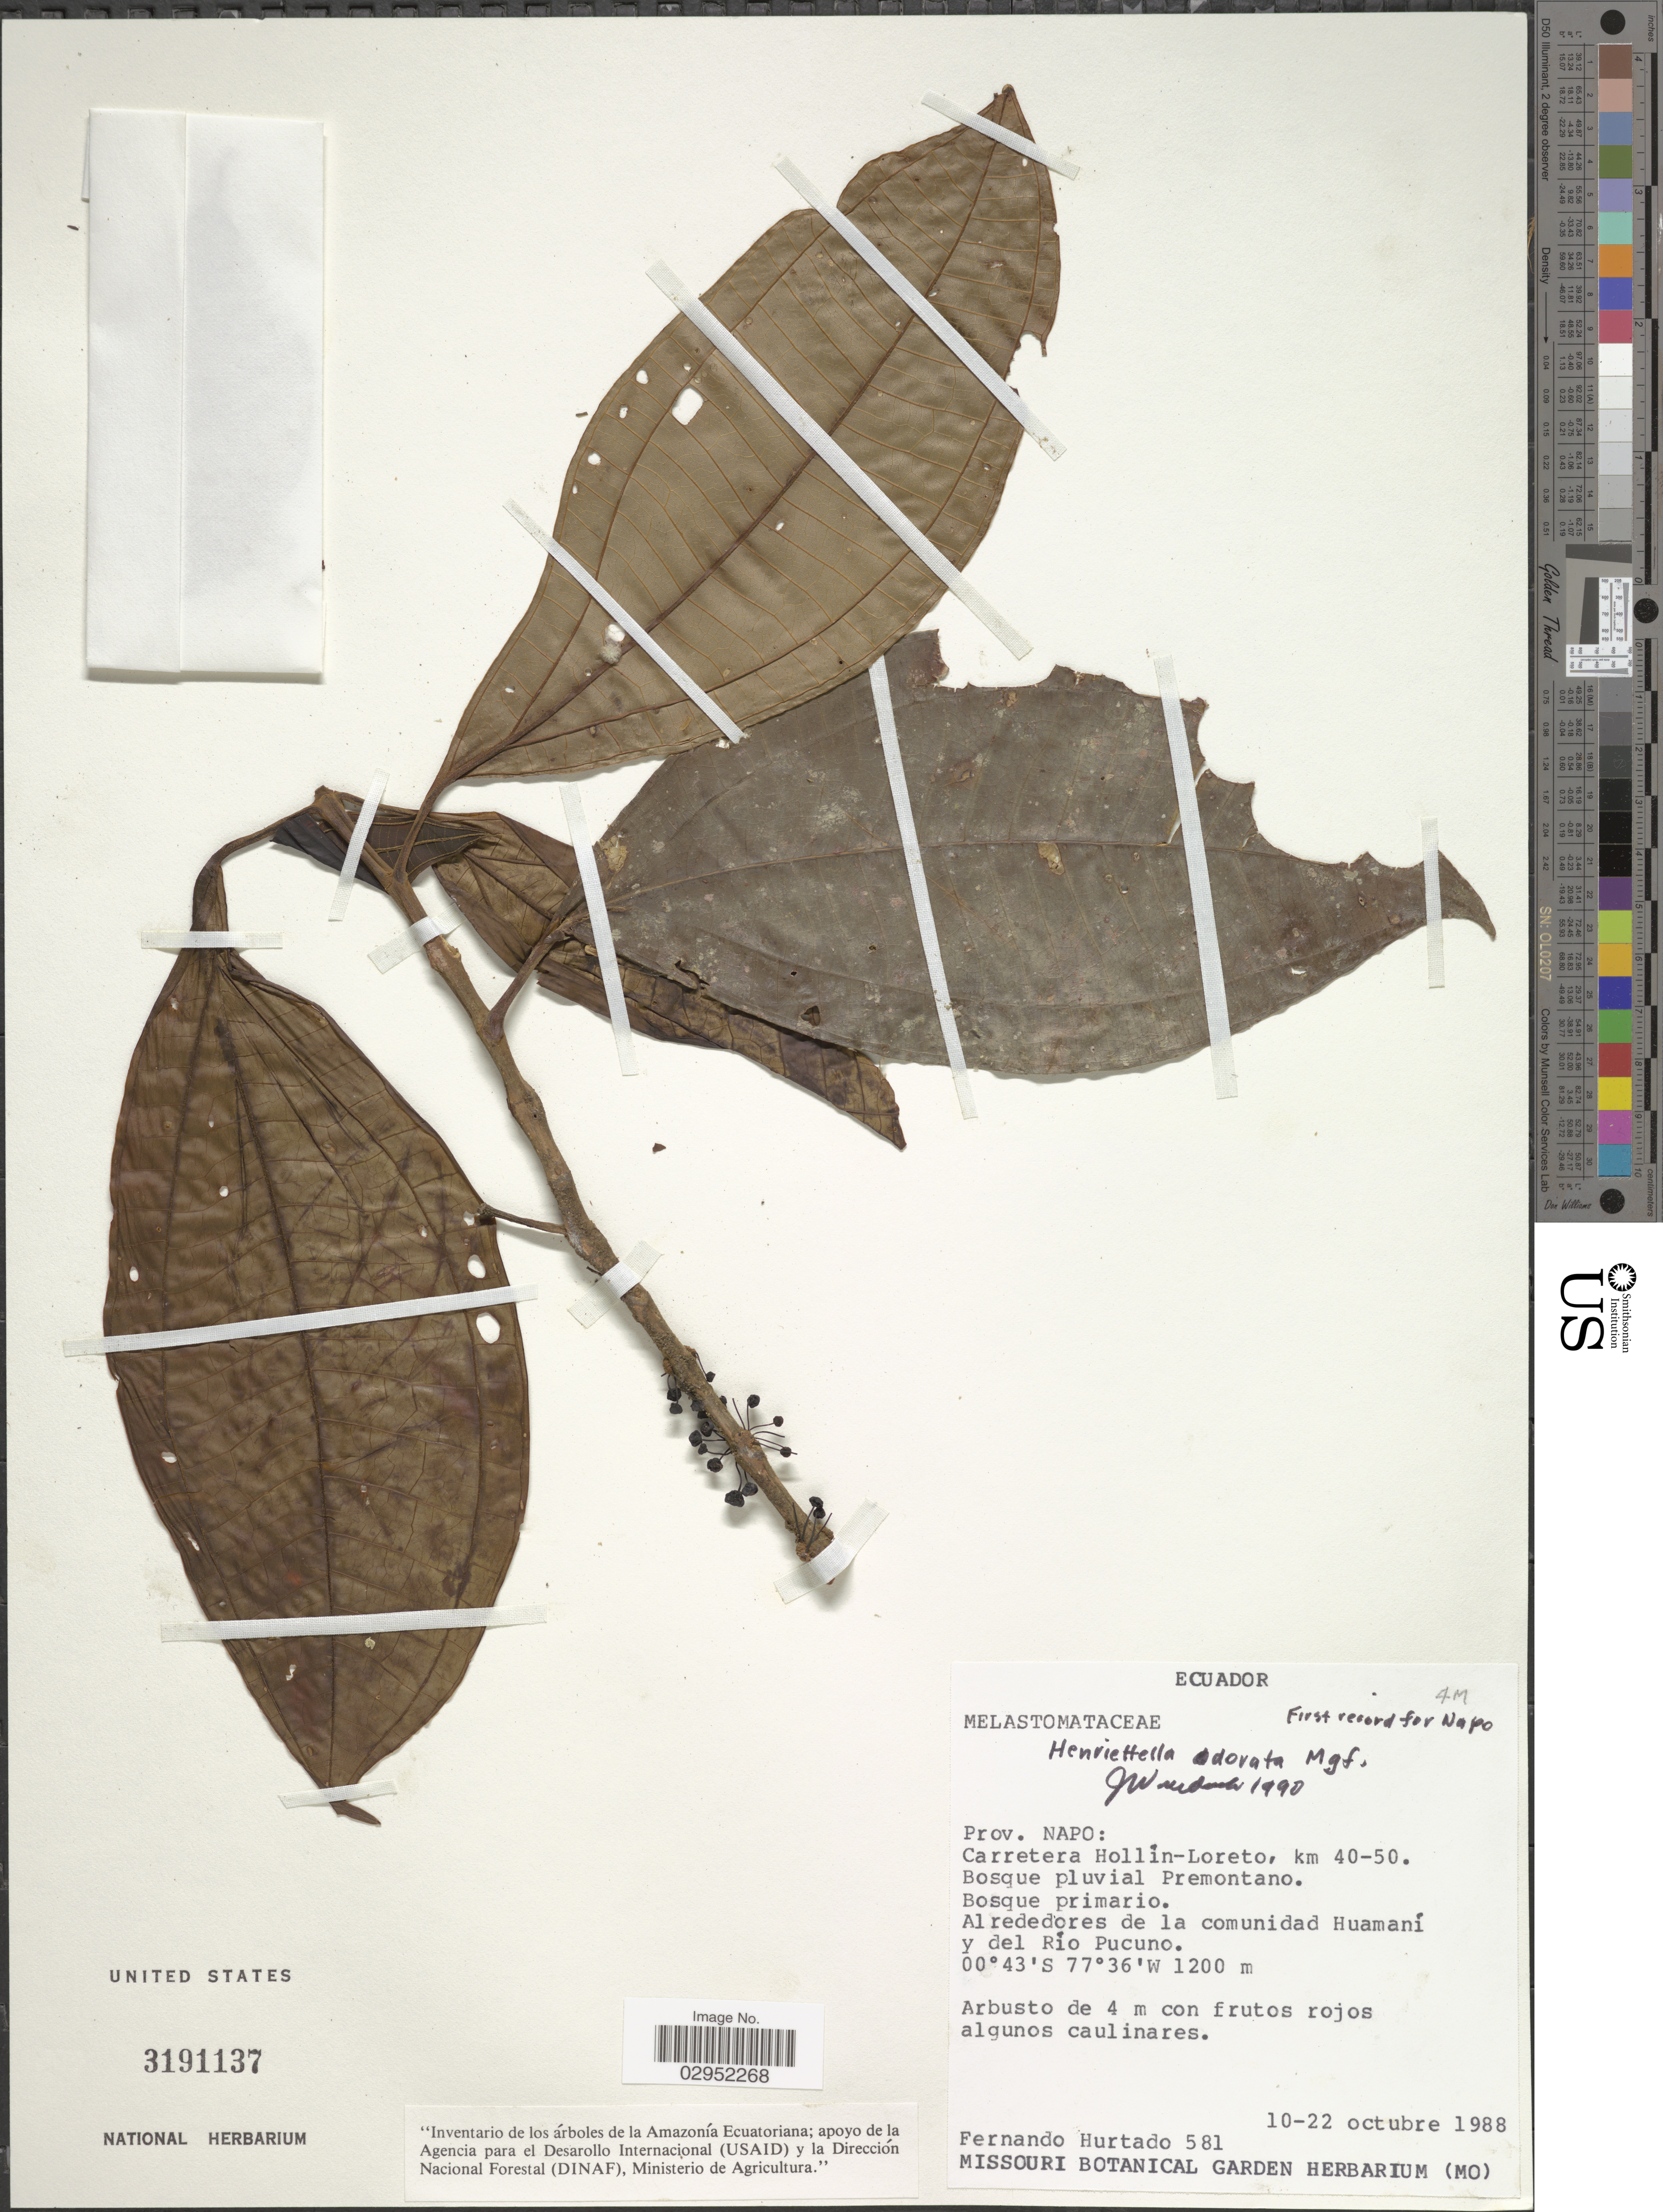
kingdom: Plantae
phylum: Tracheophyta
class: Magnoliopsida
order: Myrtales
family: Melastomataceae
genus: Henriettea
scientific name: Henriettea odorata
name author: (Markgr.) Penneys et al.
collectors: F. Hurtado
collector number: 581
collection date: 1988-10-10/1988-10-22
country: Ecuador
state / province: Napo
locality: Carretera Hollín-Loreto, km 40-50. Bosque pluvial Premontano. Alrededores de la comunidad Huamaní y del Río Pucuno.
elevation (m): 1200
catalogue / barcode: US 3191137